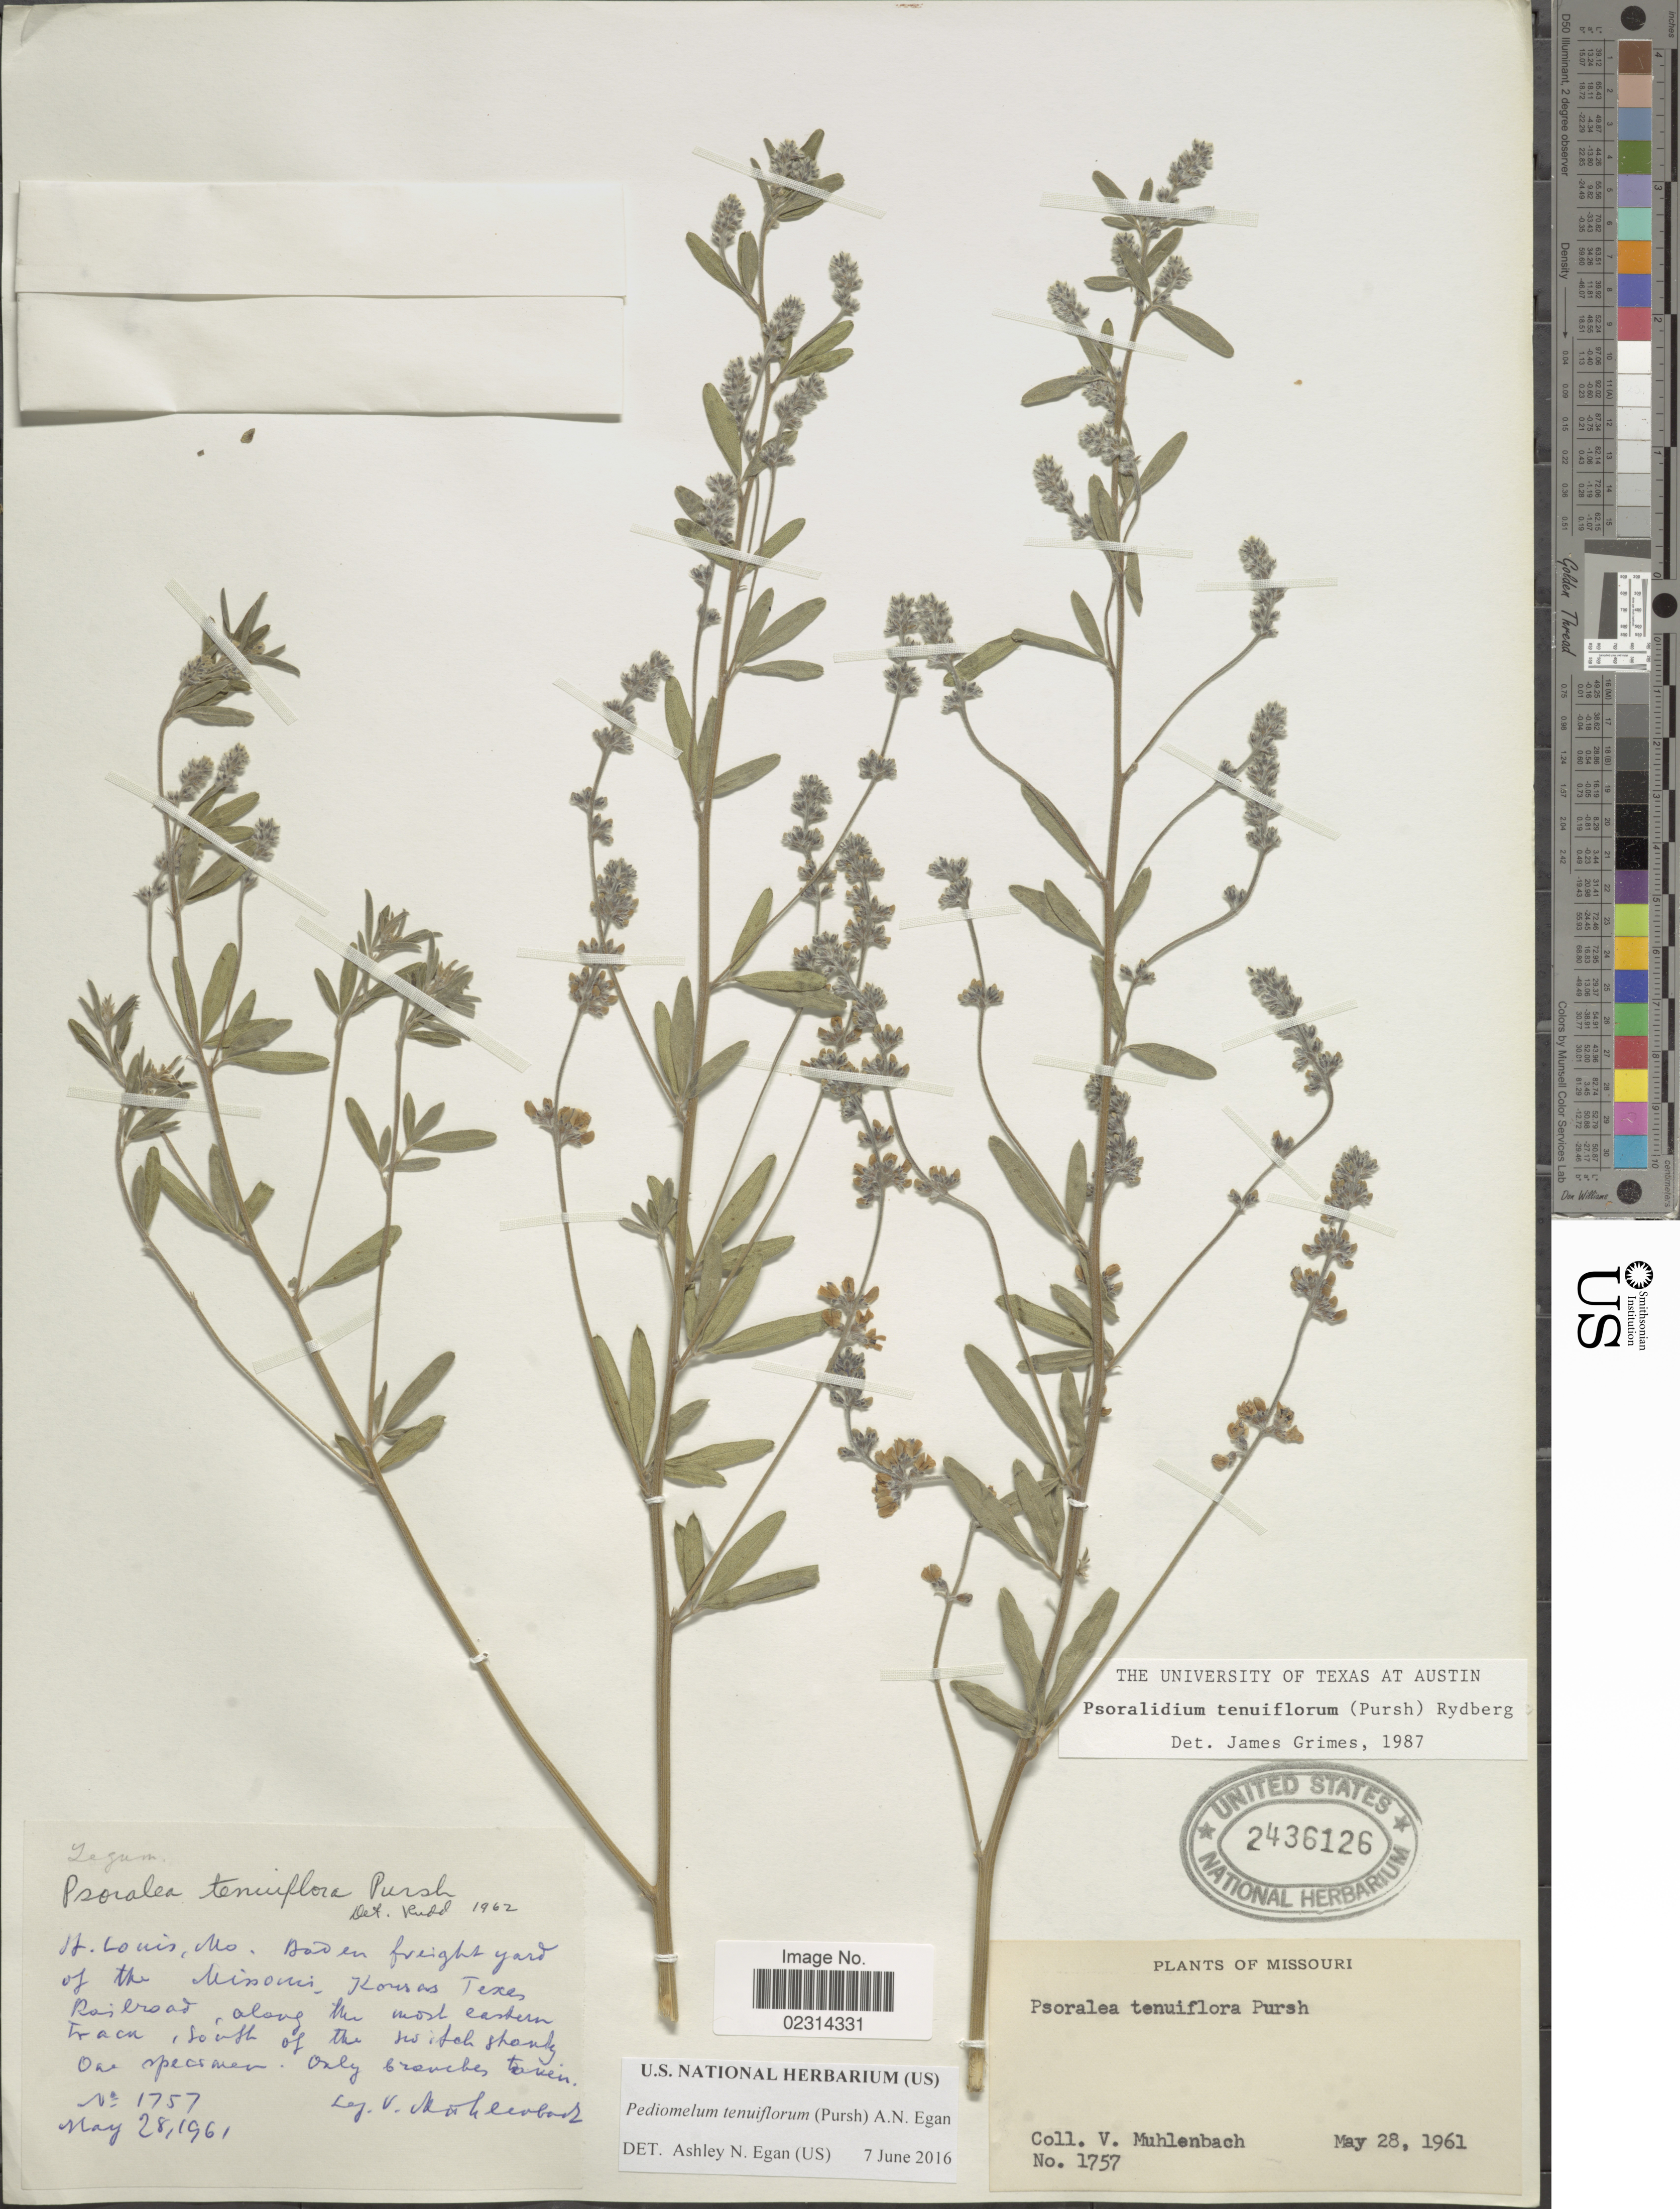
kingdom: Plantae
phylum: Tracheophyta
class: Magnoliopsida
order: Fabales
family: Fabaceae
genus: Psoralidium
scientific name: Psoralidium tenuiflorum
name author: (Pursh) Rydb.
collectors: V. Mühlenbach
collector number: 1757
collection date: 1961-05-28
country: United States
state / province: Missouri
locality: St. Louis. Baden freight yard of the Missouri-Kansas-Texas Railroad, along the most eastern track, south of the switch shanty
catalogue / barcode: US 2436126